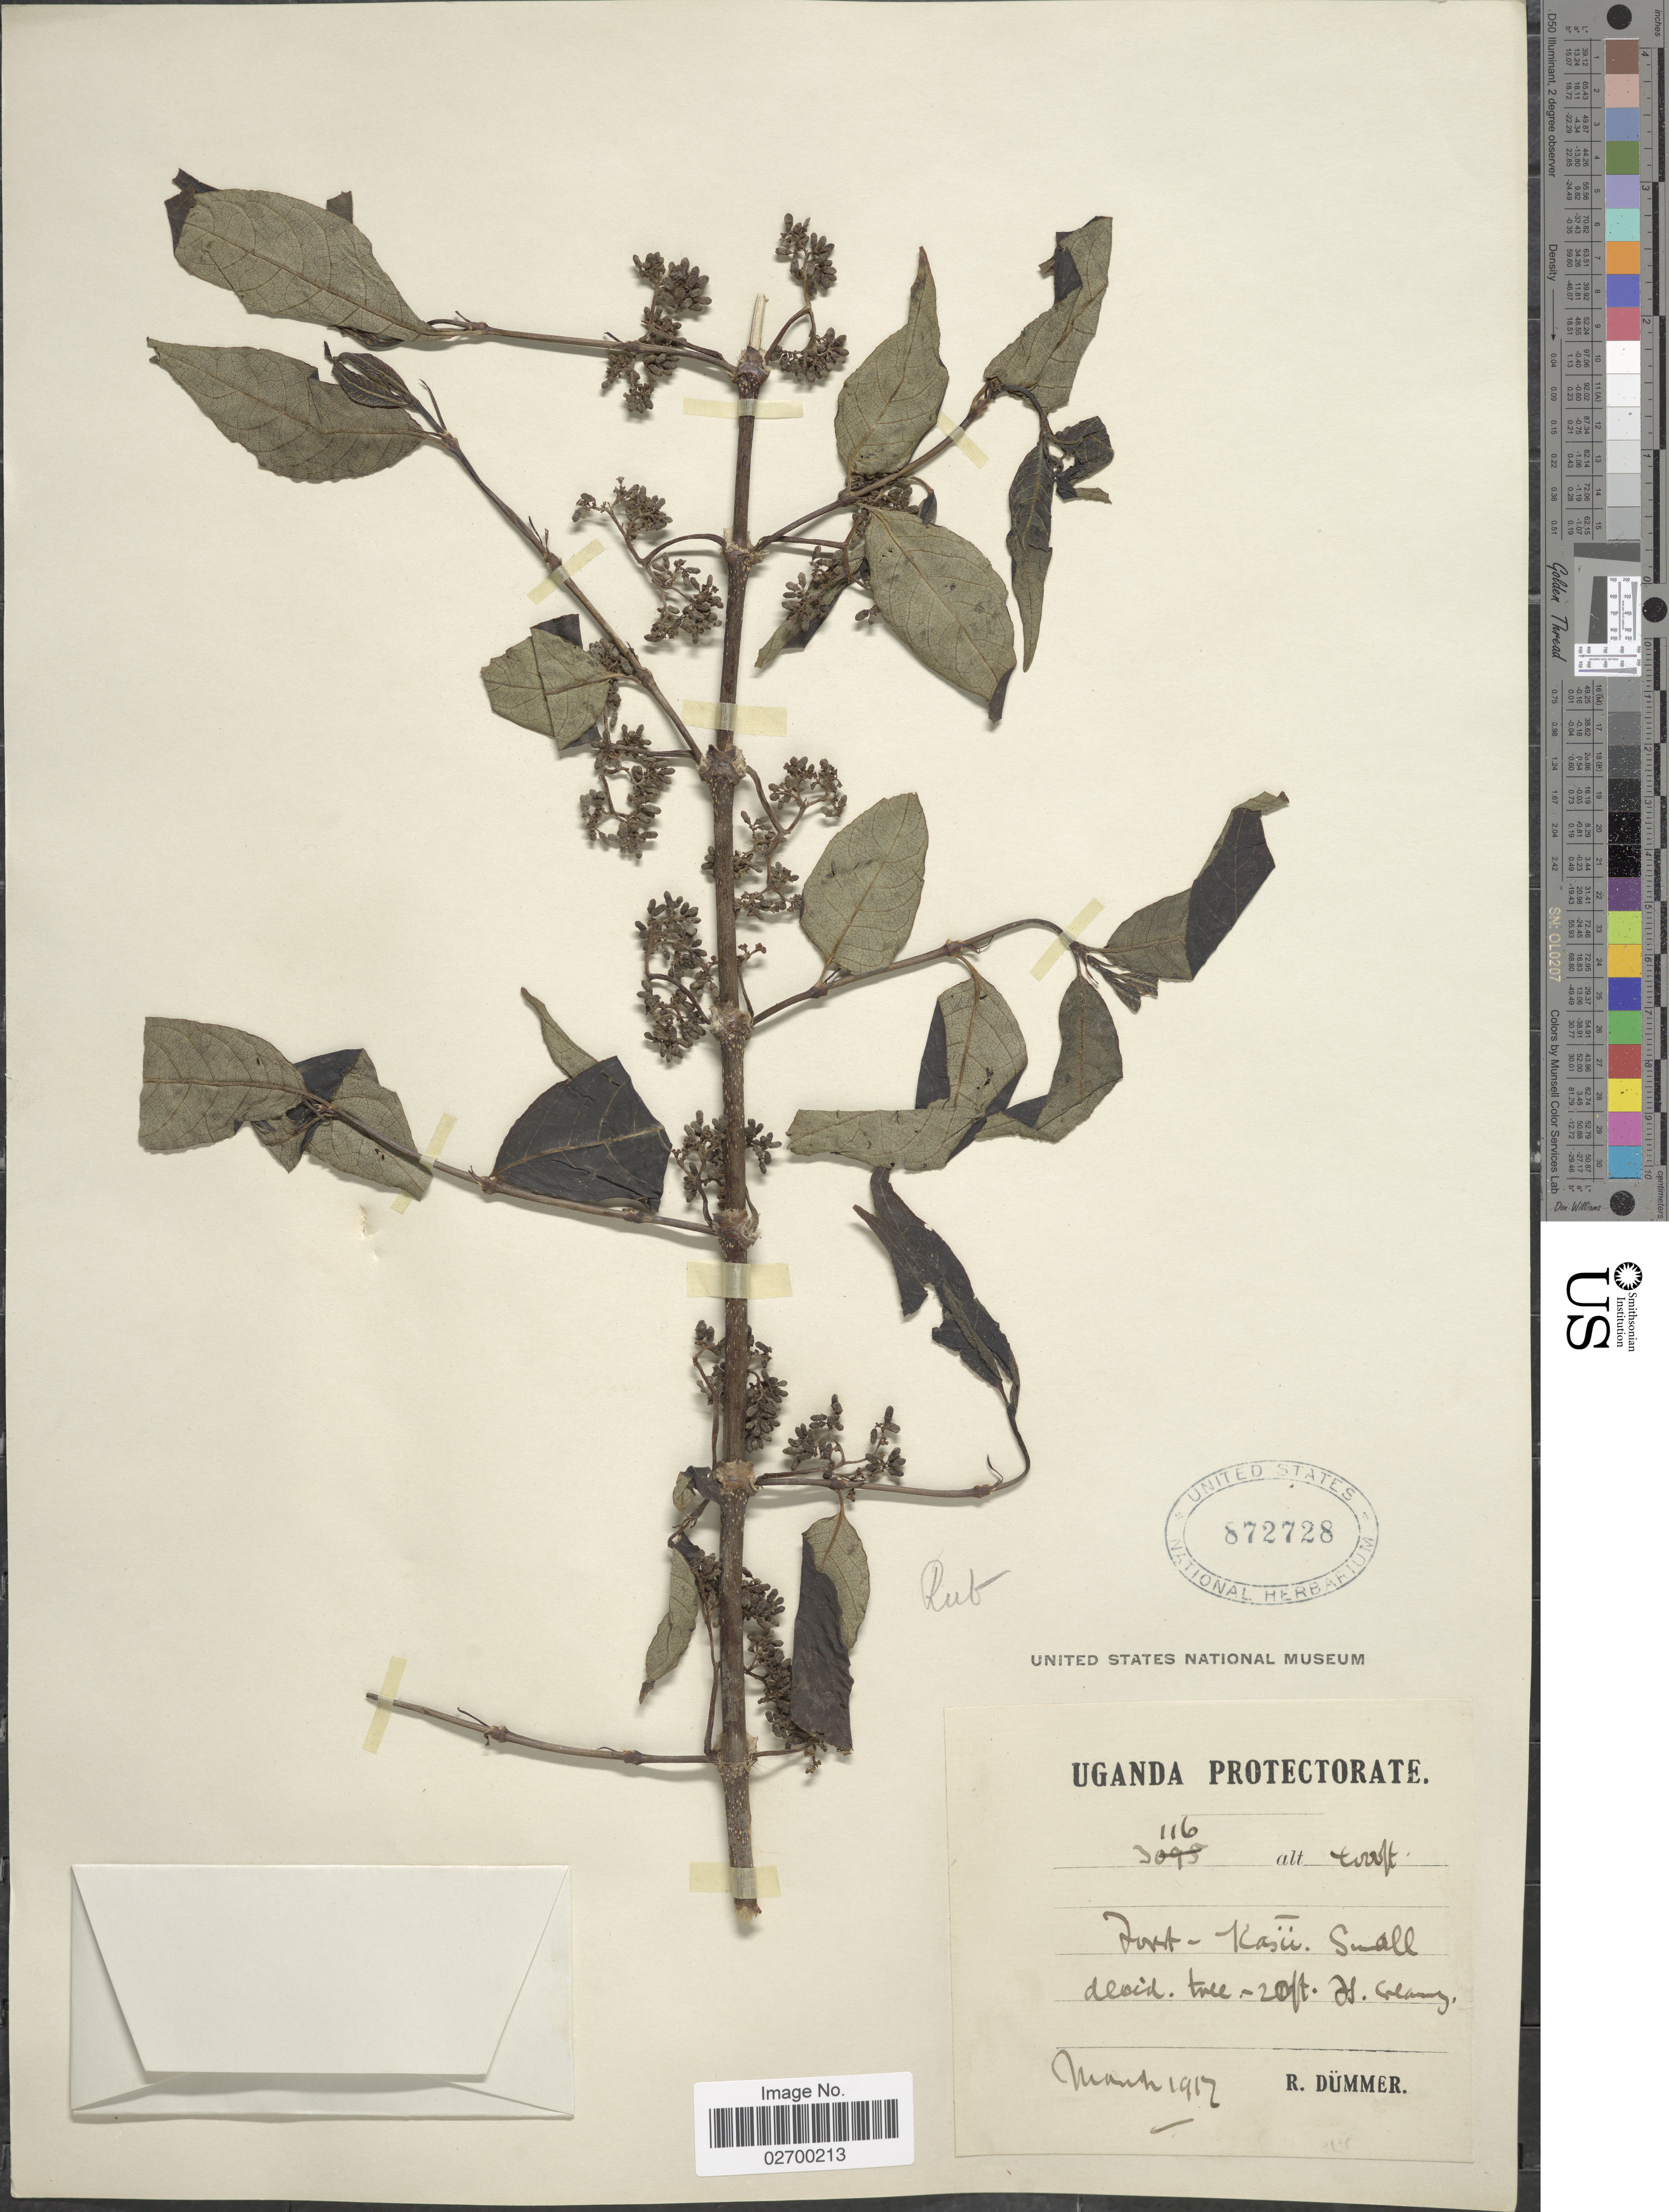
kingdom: Plantae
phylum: Tracheophyta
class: Magnoliopsida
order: Gentianales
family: Rubiaceae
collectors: R. A. Dümmer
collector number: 116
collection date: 1917-03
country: Uganda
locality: Forest Kassii [interpreted]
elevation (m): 1219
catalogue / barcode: US 872728